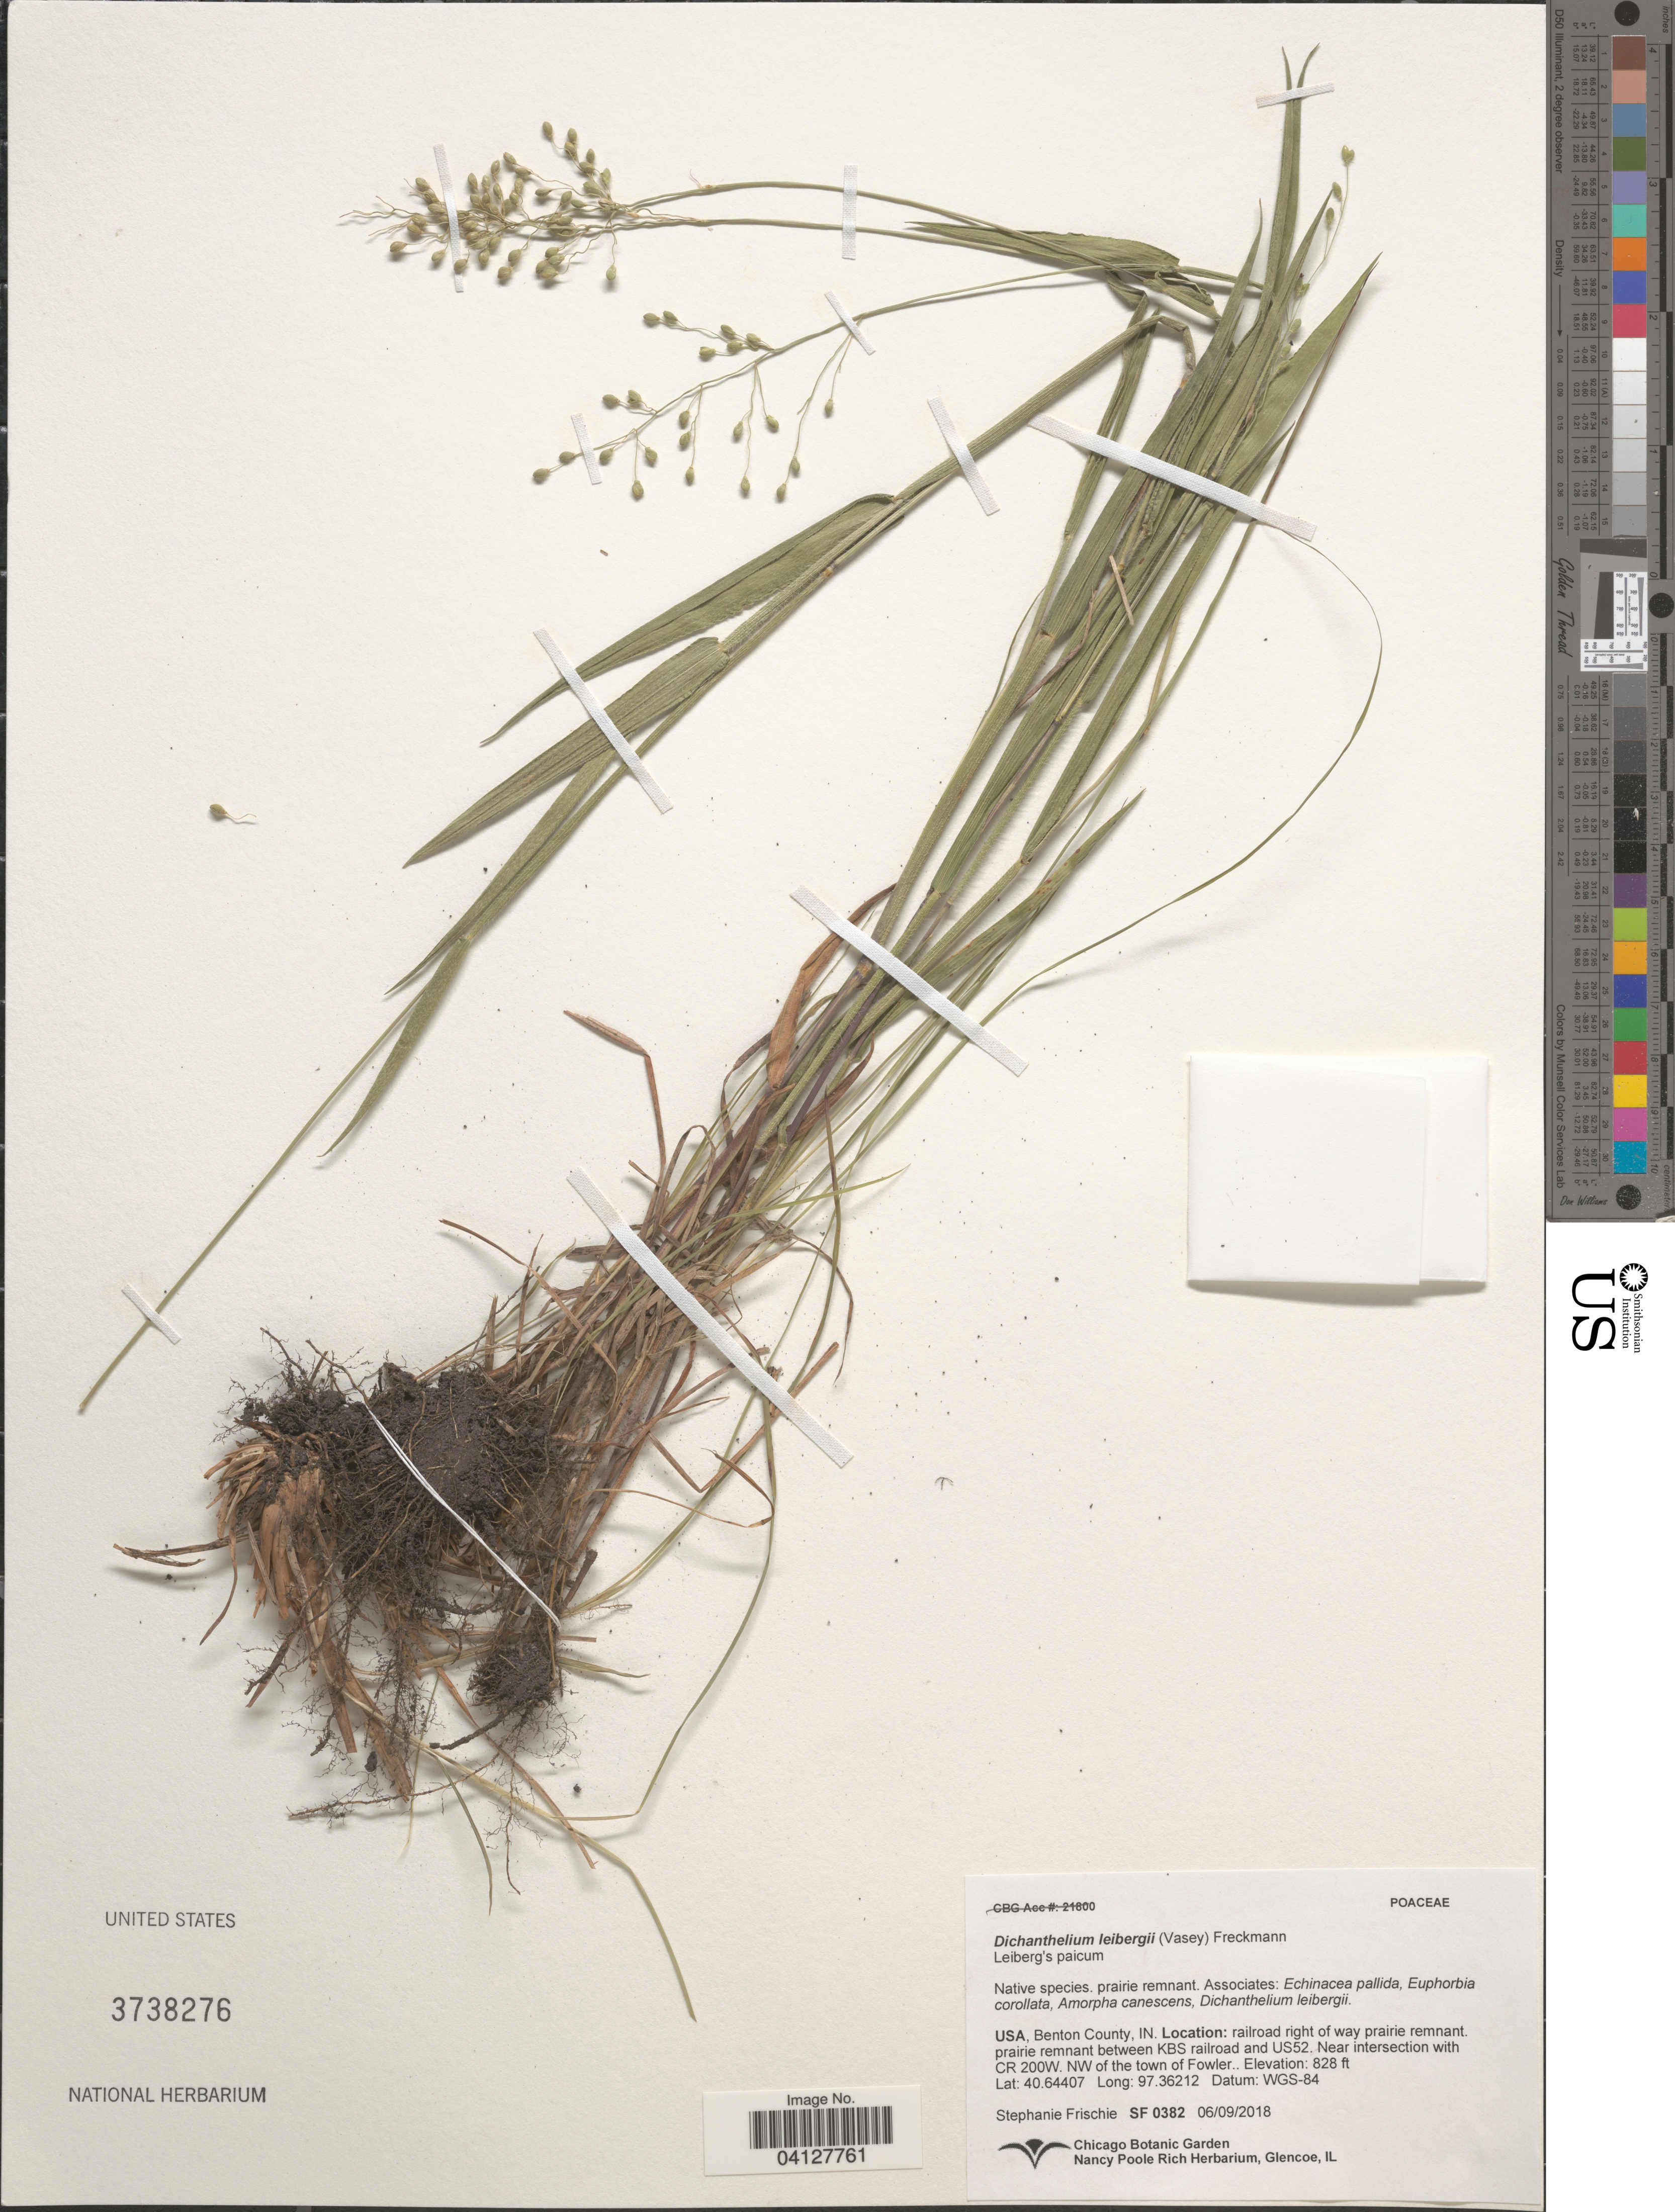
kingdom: Plantae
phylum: Tracheophyta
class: Liliopsida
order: Poales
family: Poaceae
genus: Dichanthelium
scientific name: Dichanthelium leibergii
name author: (Vasey) Gould & C.A. Clark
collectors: S. Frischie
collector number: SF0382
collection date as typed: Transcribed d/m/y: 6/9/2018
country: United States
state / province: Indiana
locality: Benton County. Railroad right of way prairie remnant. prairie remnant between KBS railroad and U52. Near intersection with CR 200W. NW of the town of Fowler. Datum: WGS-84.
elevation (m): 252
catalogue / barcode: US 3738276